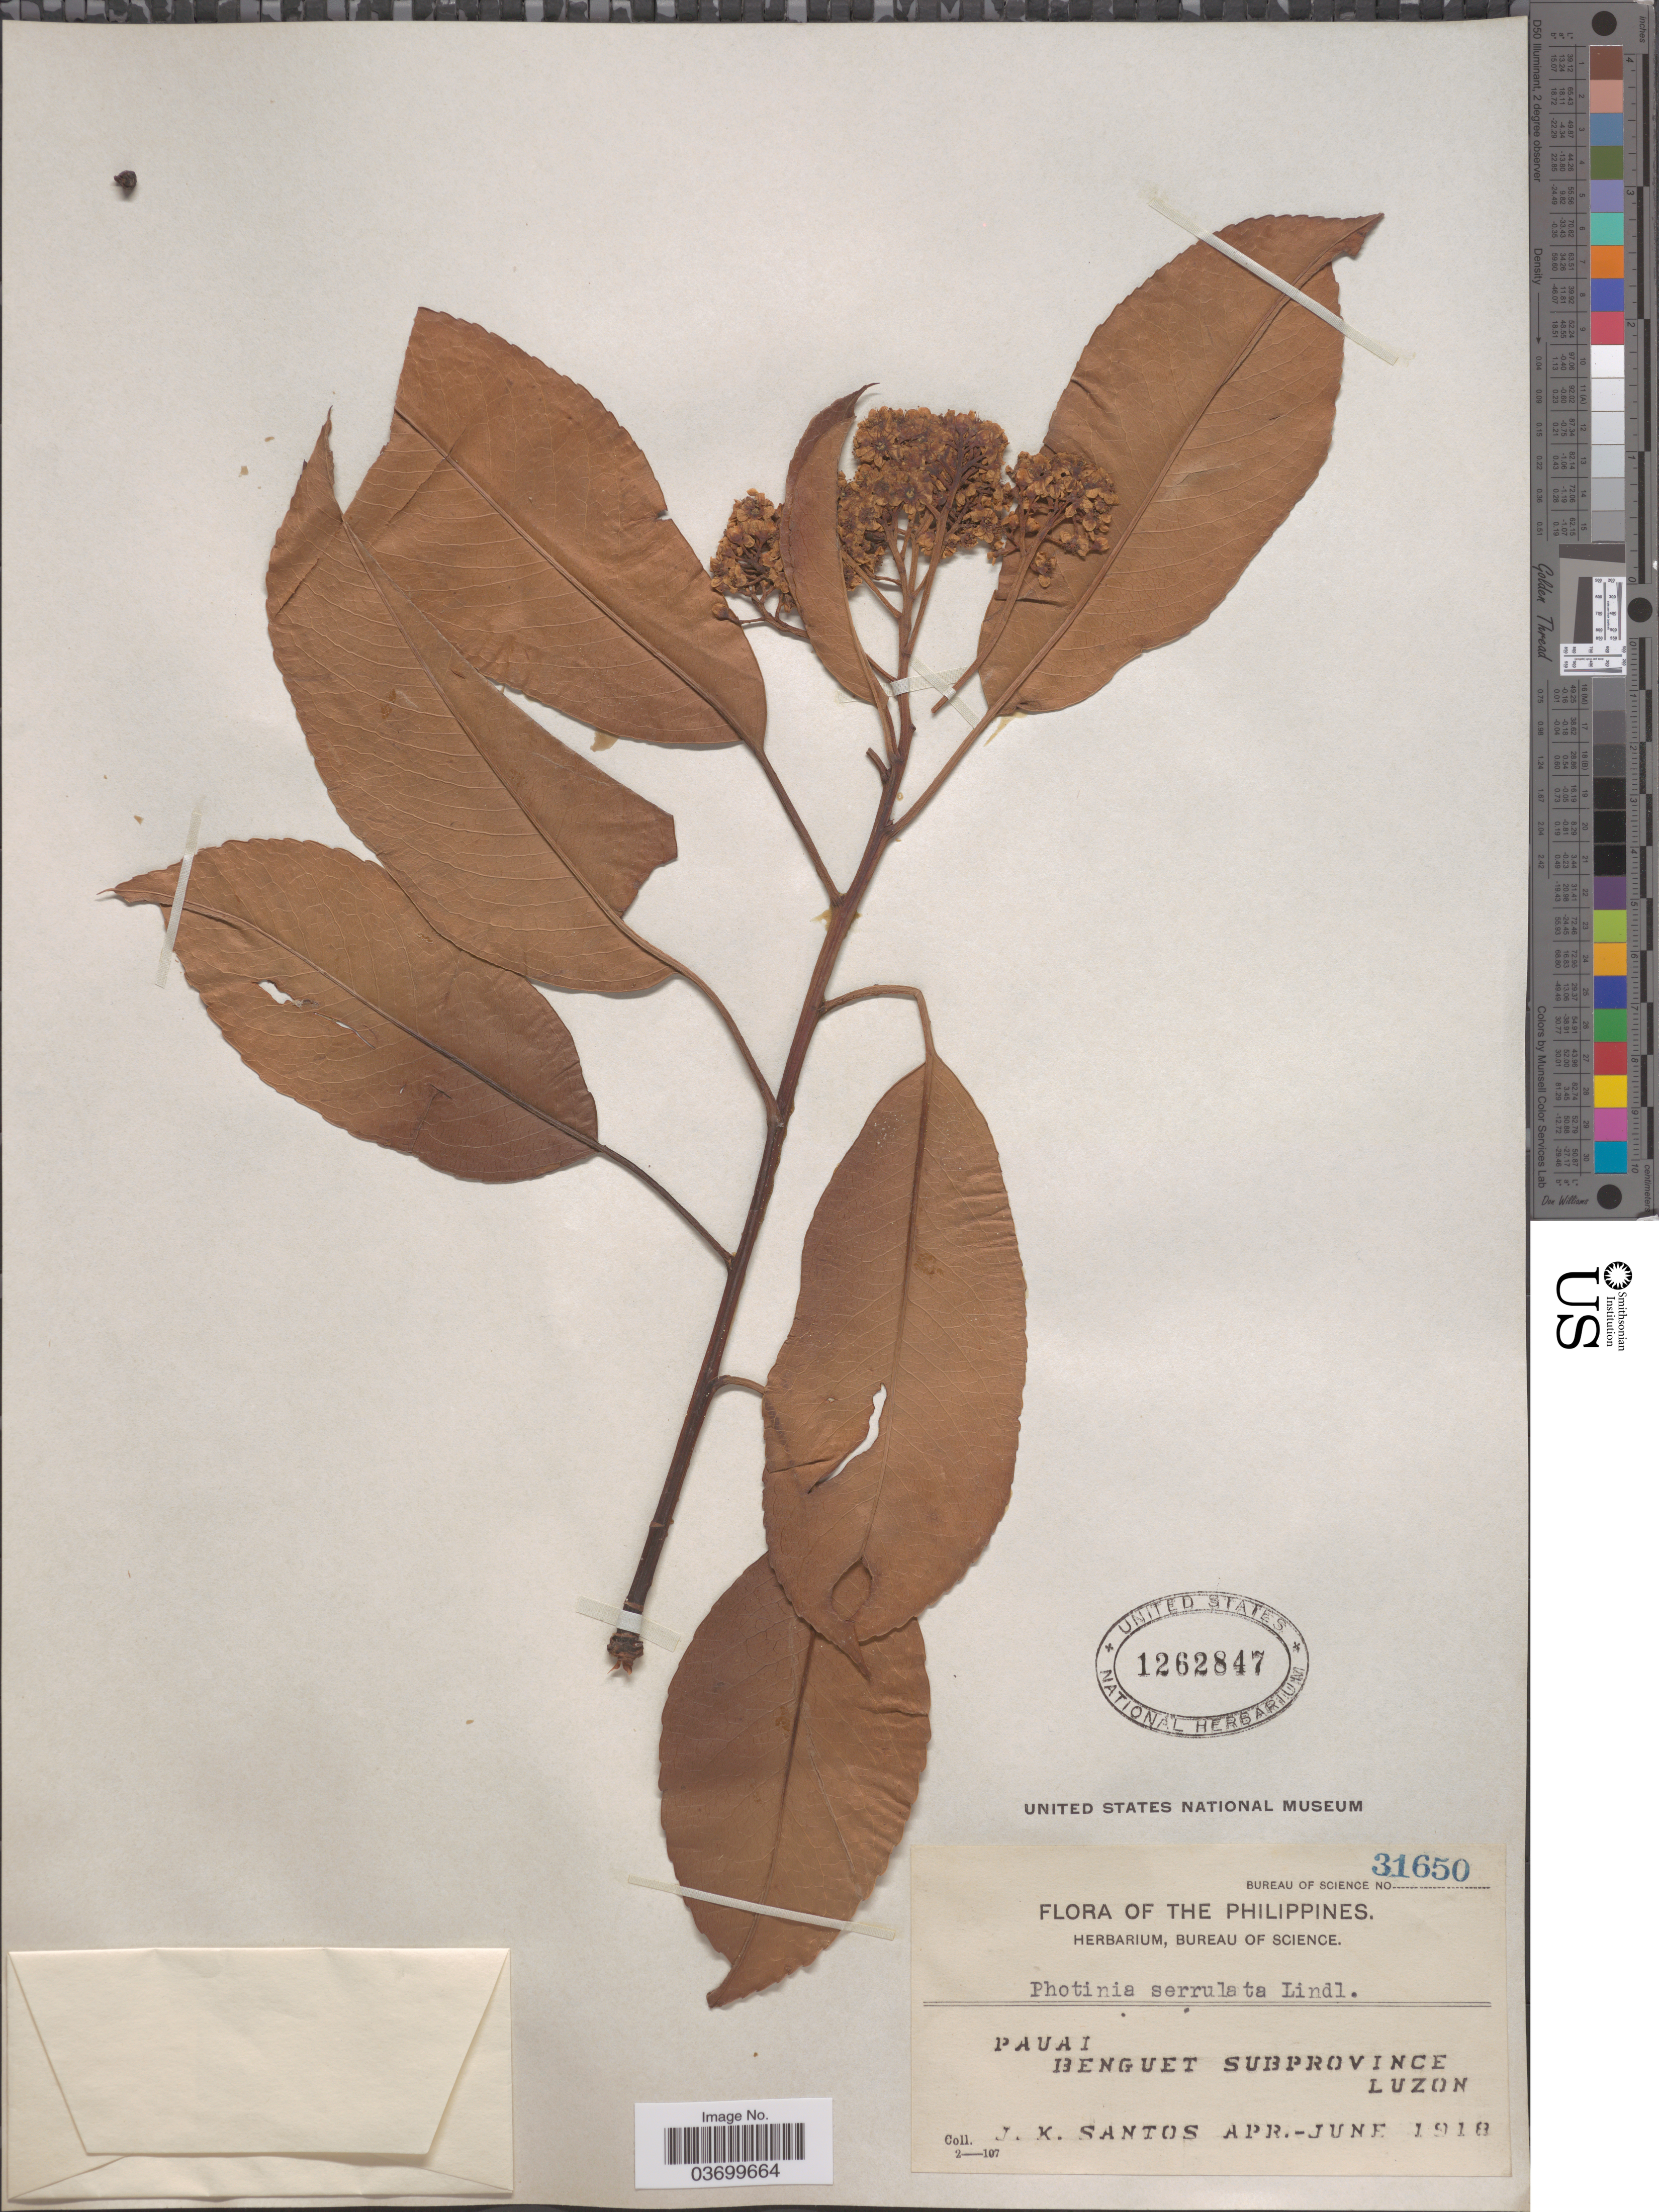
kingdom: Plantae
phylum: Tracheophyta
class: Magnoliopsida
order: Rosales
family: Rosaceae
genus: Photinia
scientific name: Photinia serrulata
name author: Franch. & Sav.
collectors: J. K. Santos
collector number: Bureau of Science 31650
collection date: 1918-04/1918-06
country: Philippines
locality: Pauai. Benguet Subprovince. Luzon.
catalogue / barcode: US 1262847